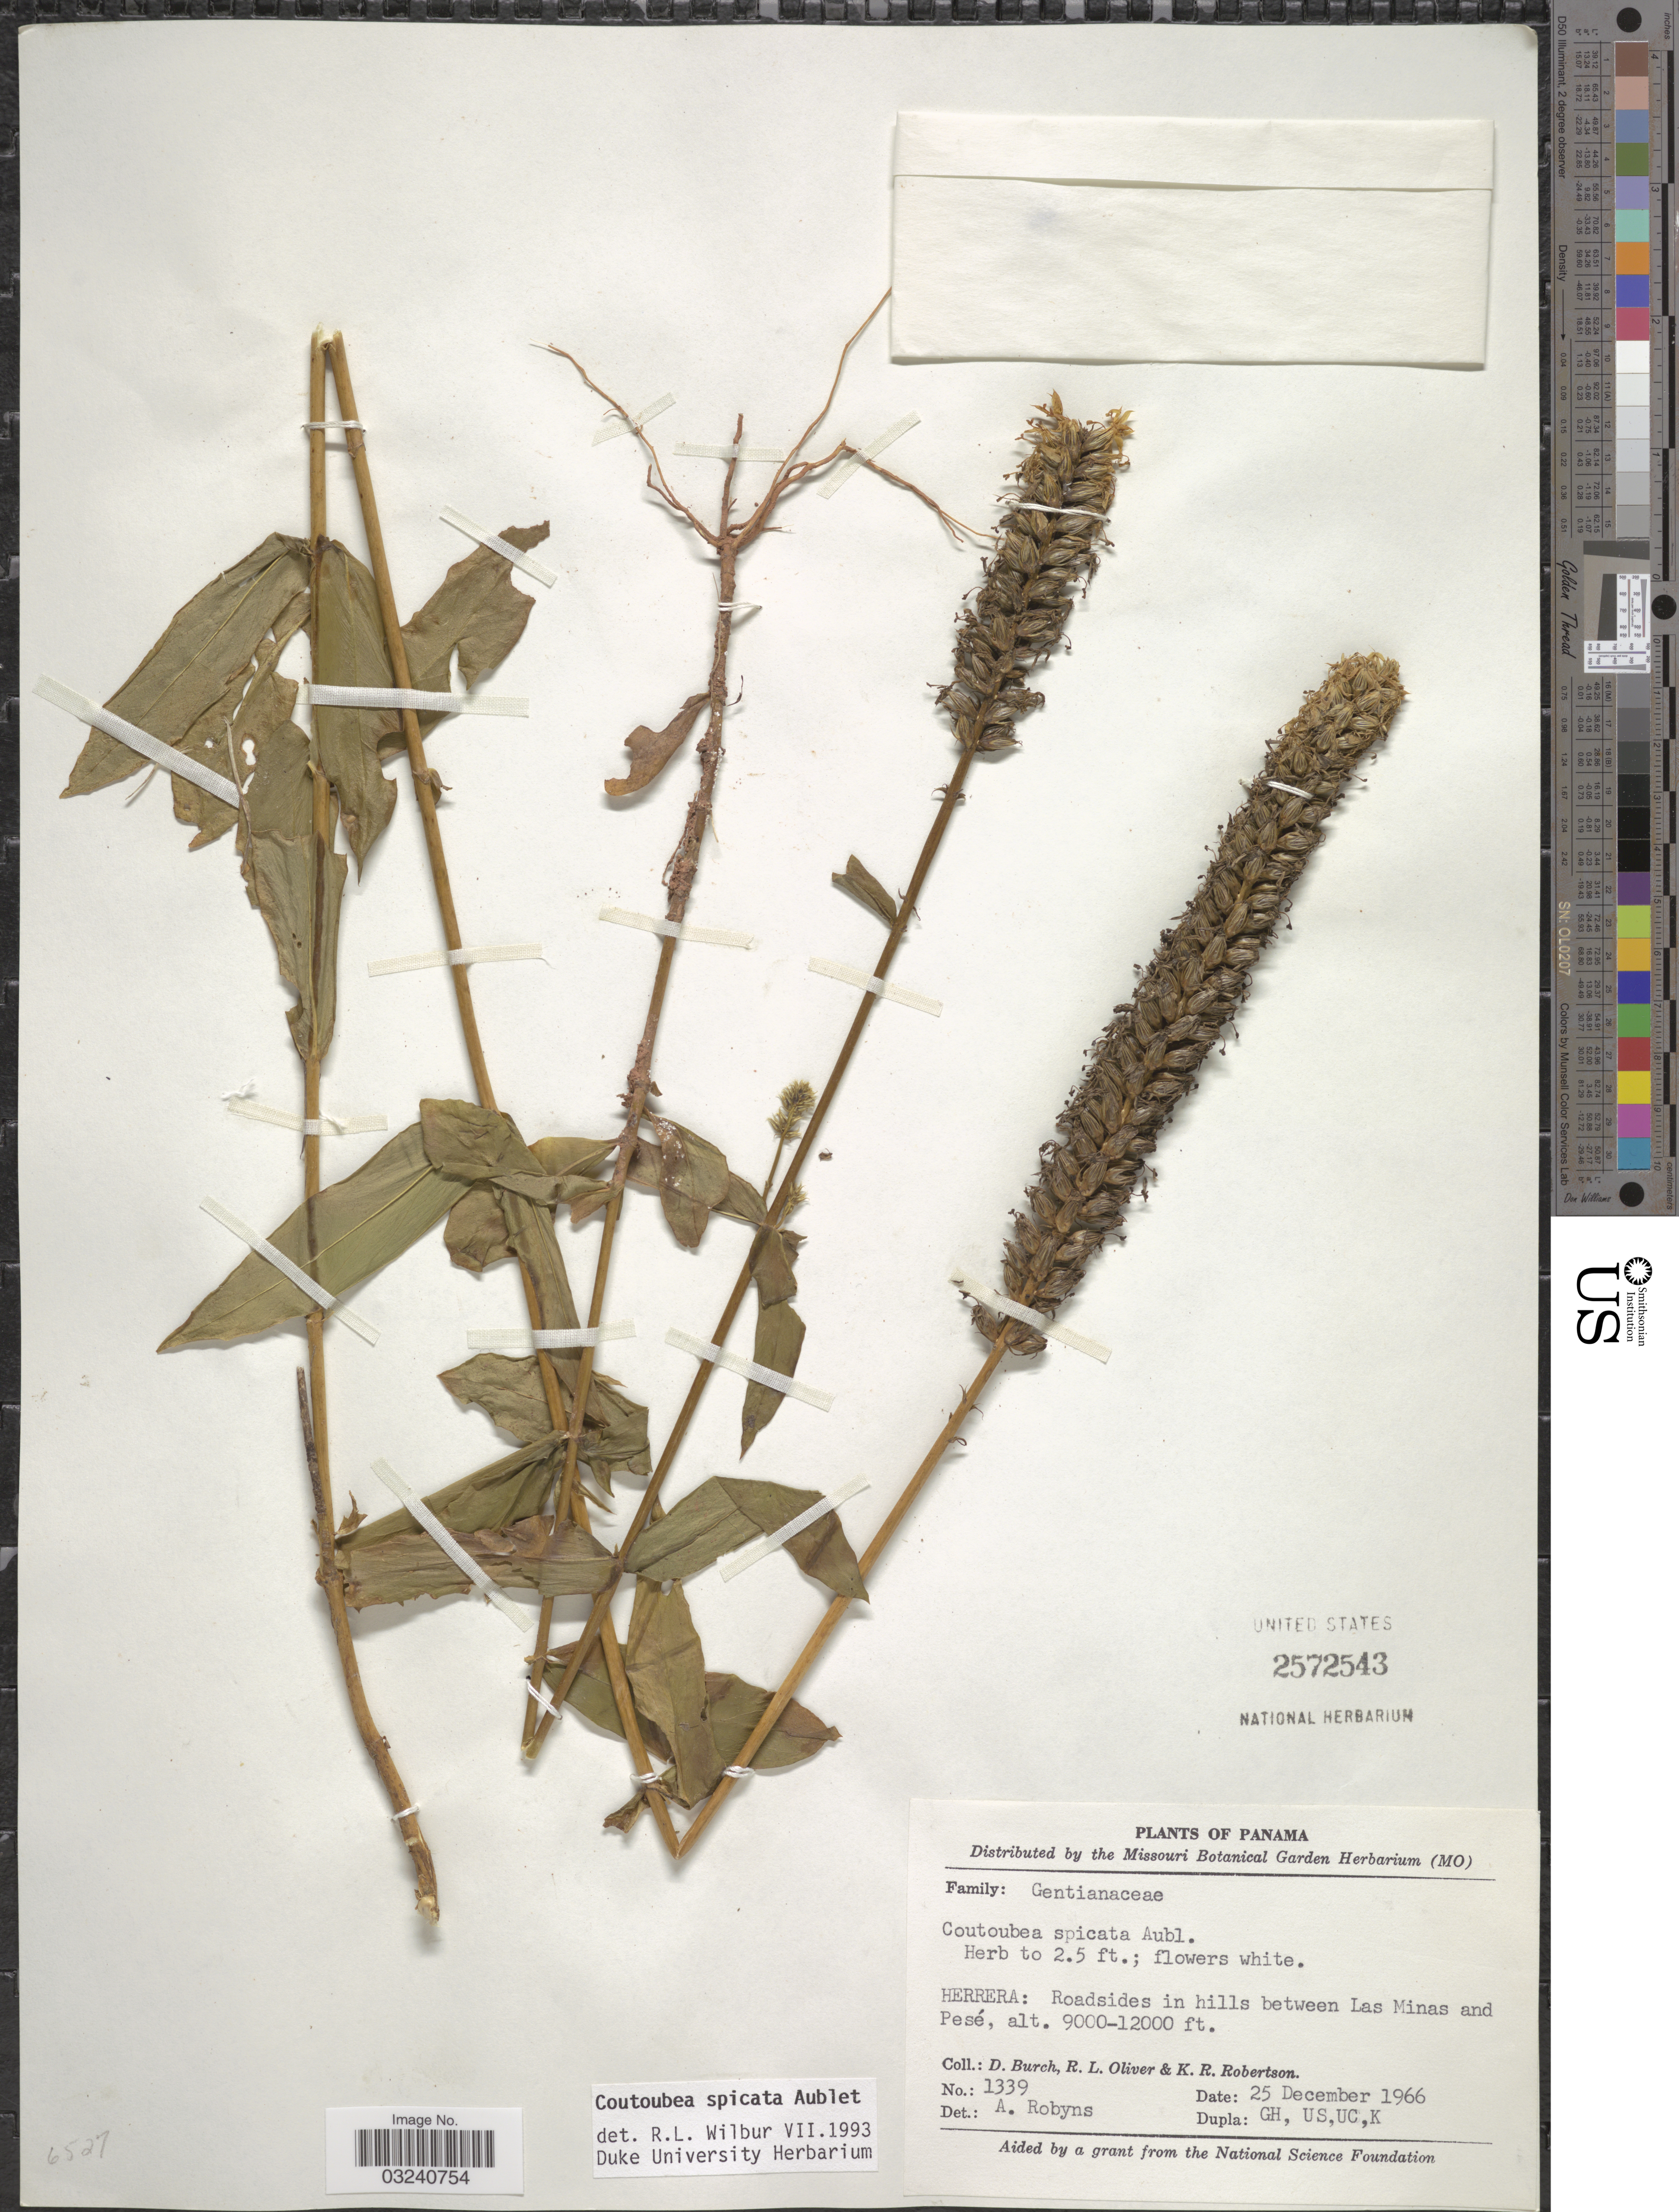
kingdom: Plantae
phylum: Tracheophyta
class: Magnoliopsida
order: Gentianales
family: Gentianaceae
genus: Coutoubea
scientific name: Coutoubea spicata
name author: Aubl.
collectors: D. Burch, R. Oliver & K. Robertson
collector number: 1339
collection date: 1966-12-25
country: Panama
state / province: Herrera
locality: Roadsides in hills between Las Minas and Pesé.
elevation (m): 2743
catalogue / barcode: US 2572543